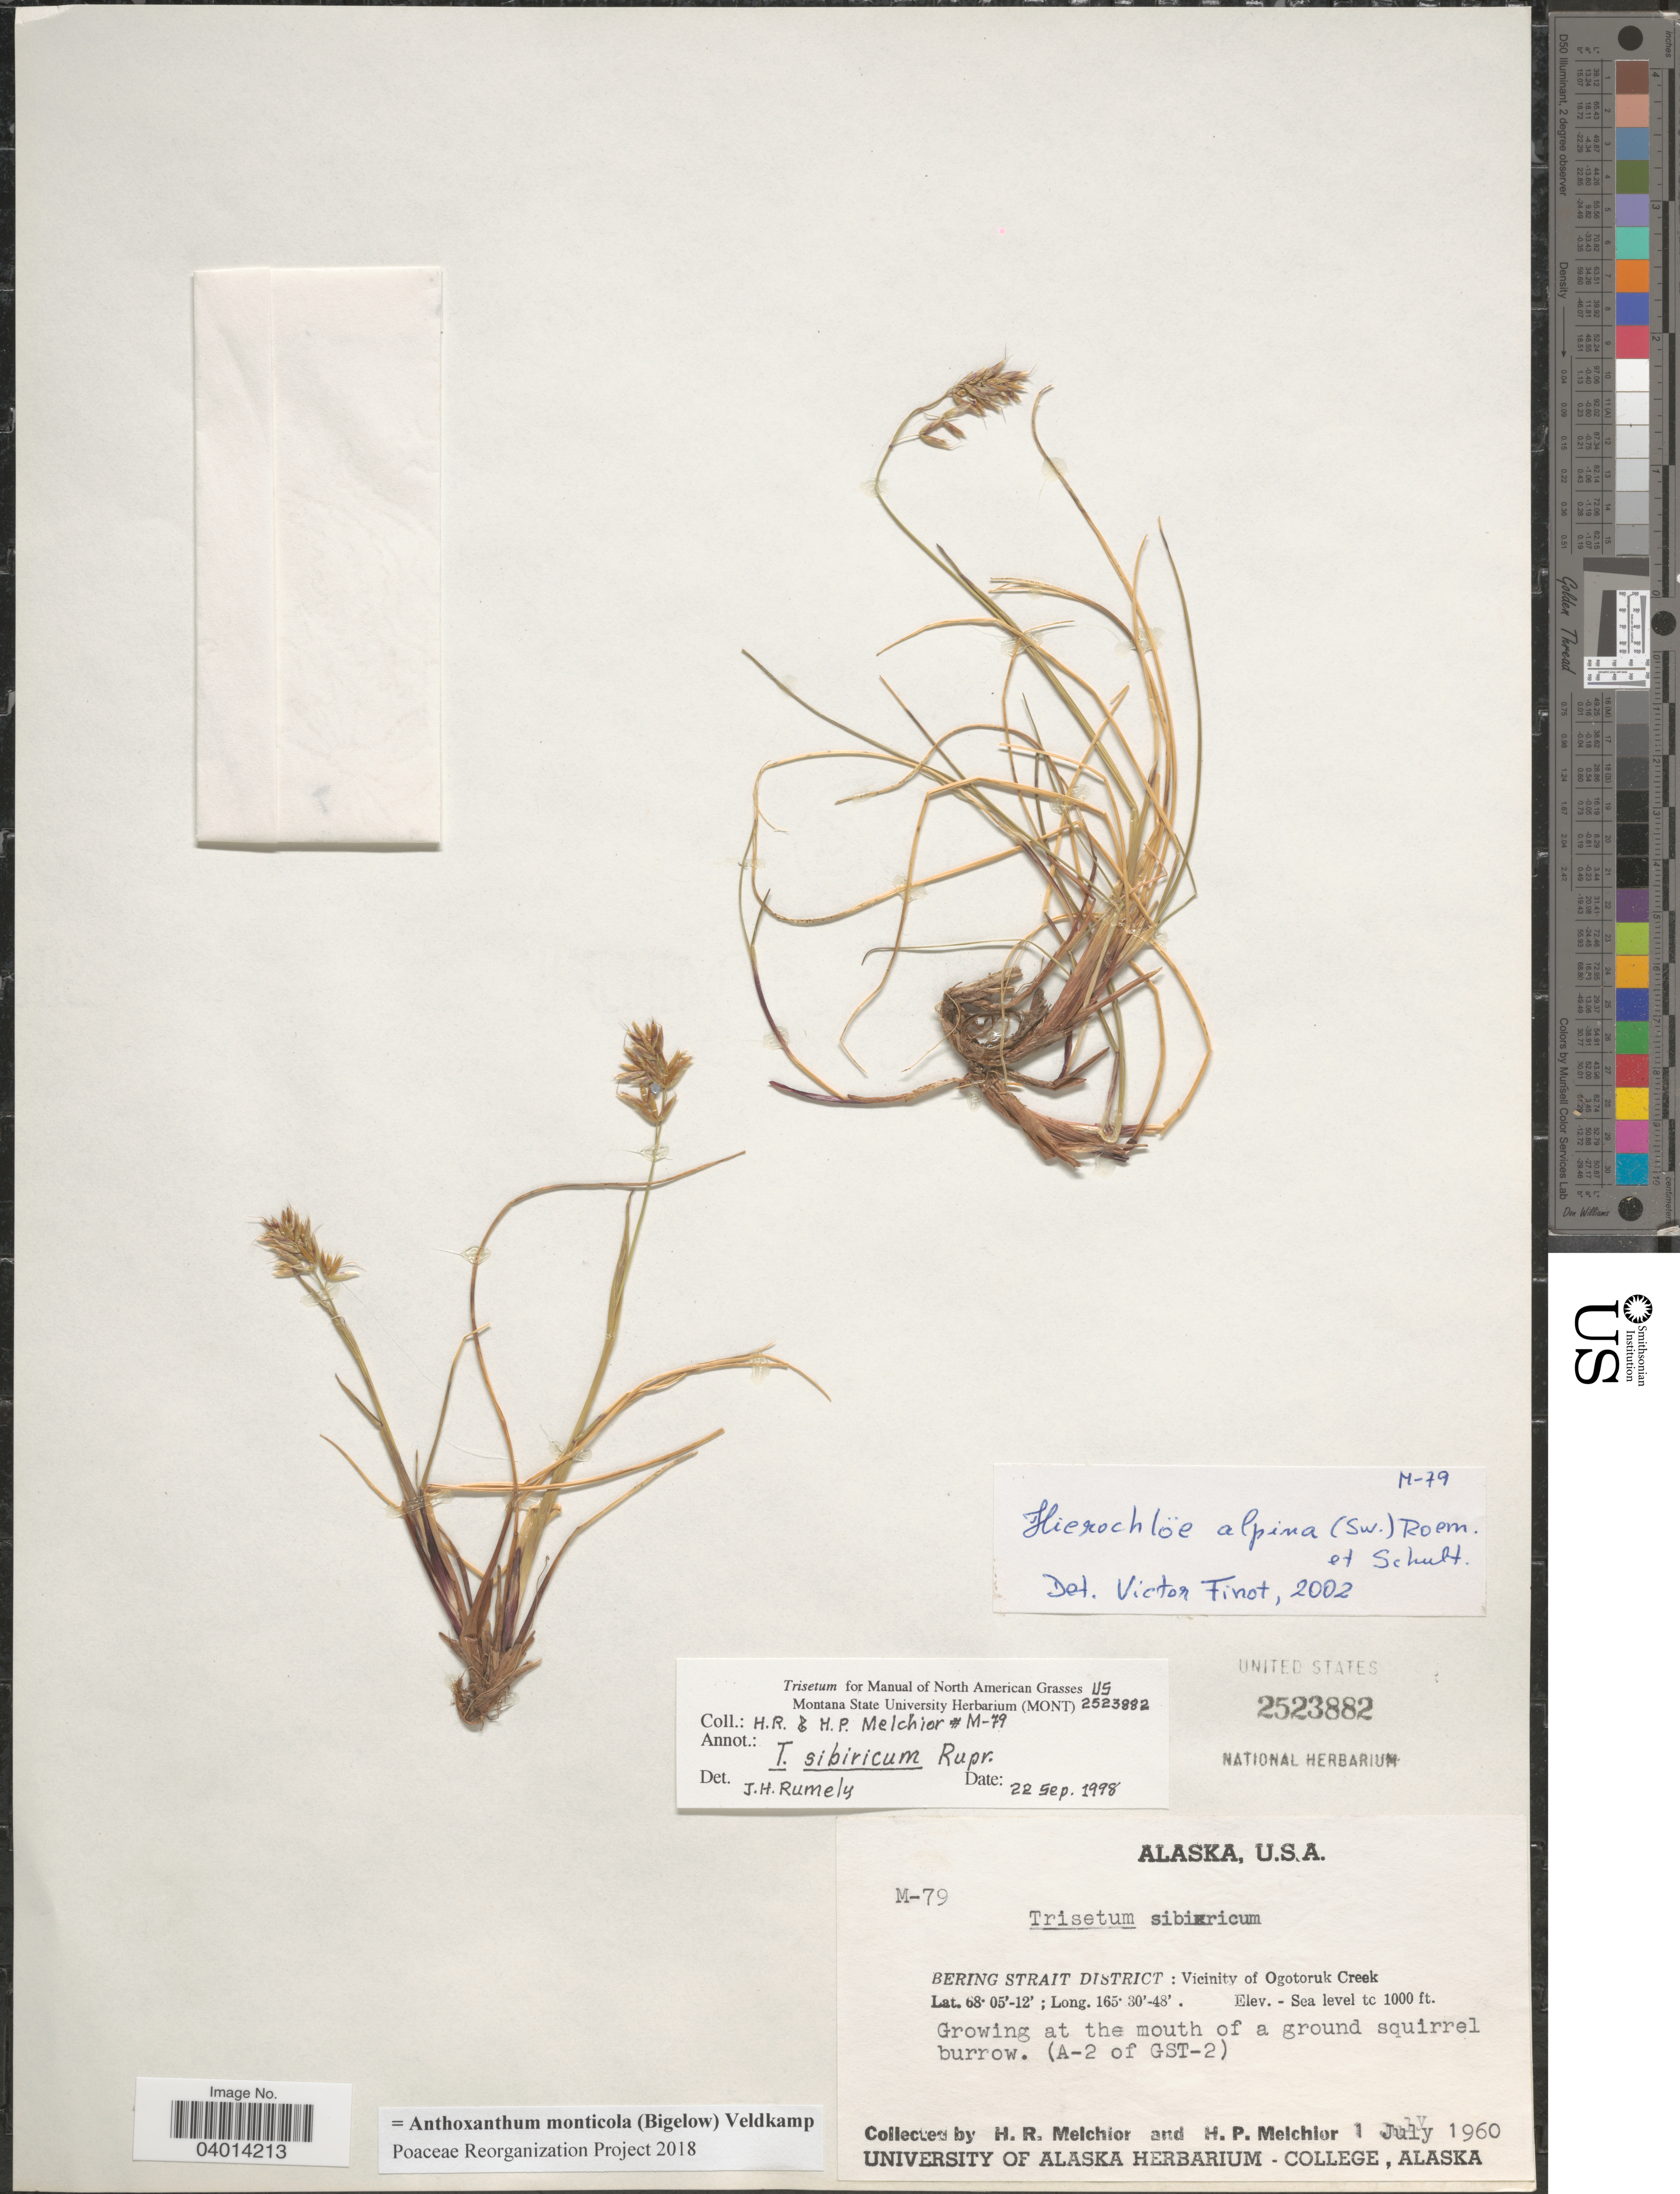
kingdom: Plantae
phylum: Tracheophyta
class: Liliopsida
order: Poales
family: Poaceae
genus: Anthoxanthum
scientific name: Anthoxanthum monticola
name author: (Bigelow) Veldkamp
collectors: H. R. Melchior & H. P. Melchior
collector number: M-79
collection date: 1960-07-01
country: United States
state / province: Alaska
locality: Bering Strait District: Vicinity of Ogotoruk Creek. At the mouth of a ground squirrel burrow. (A-2 of GST-2).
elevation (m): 0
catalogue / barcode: US 2523882